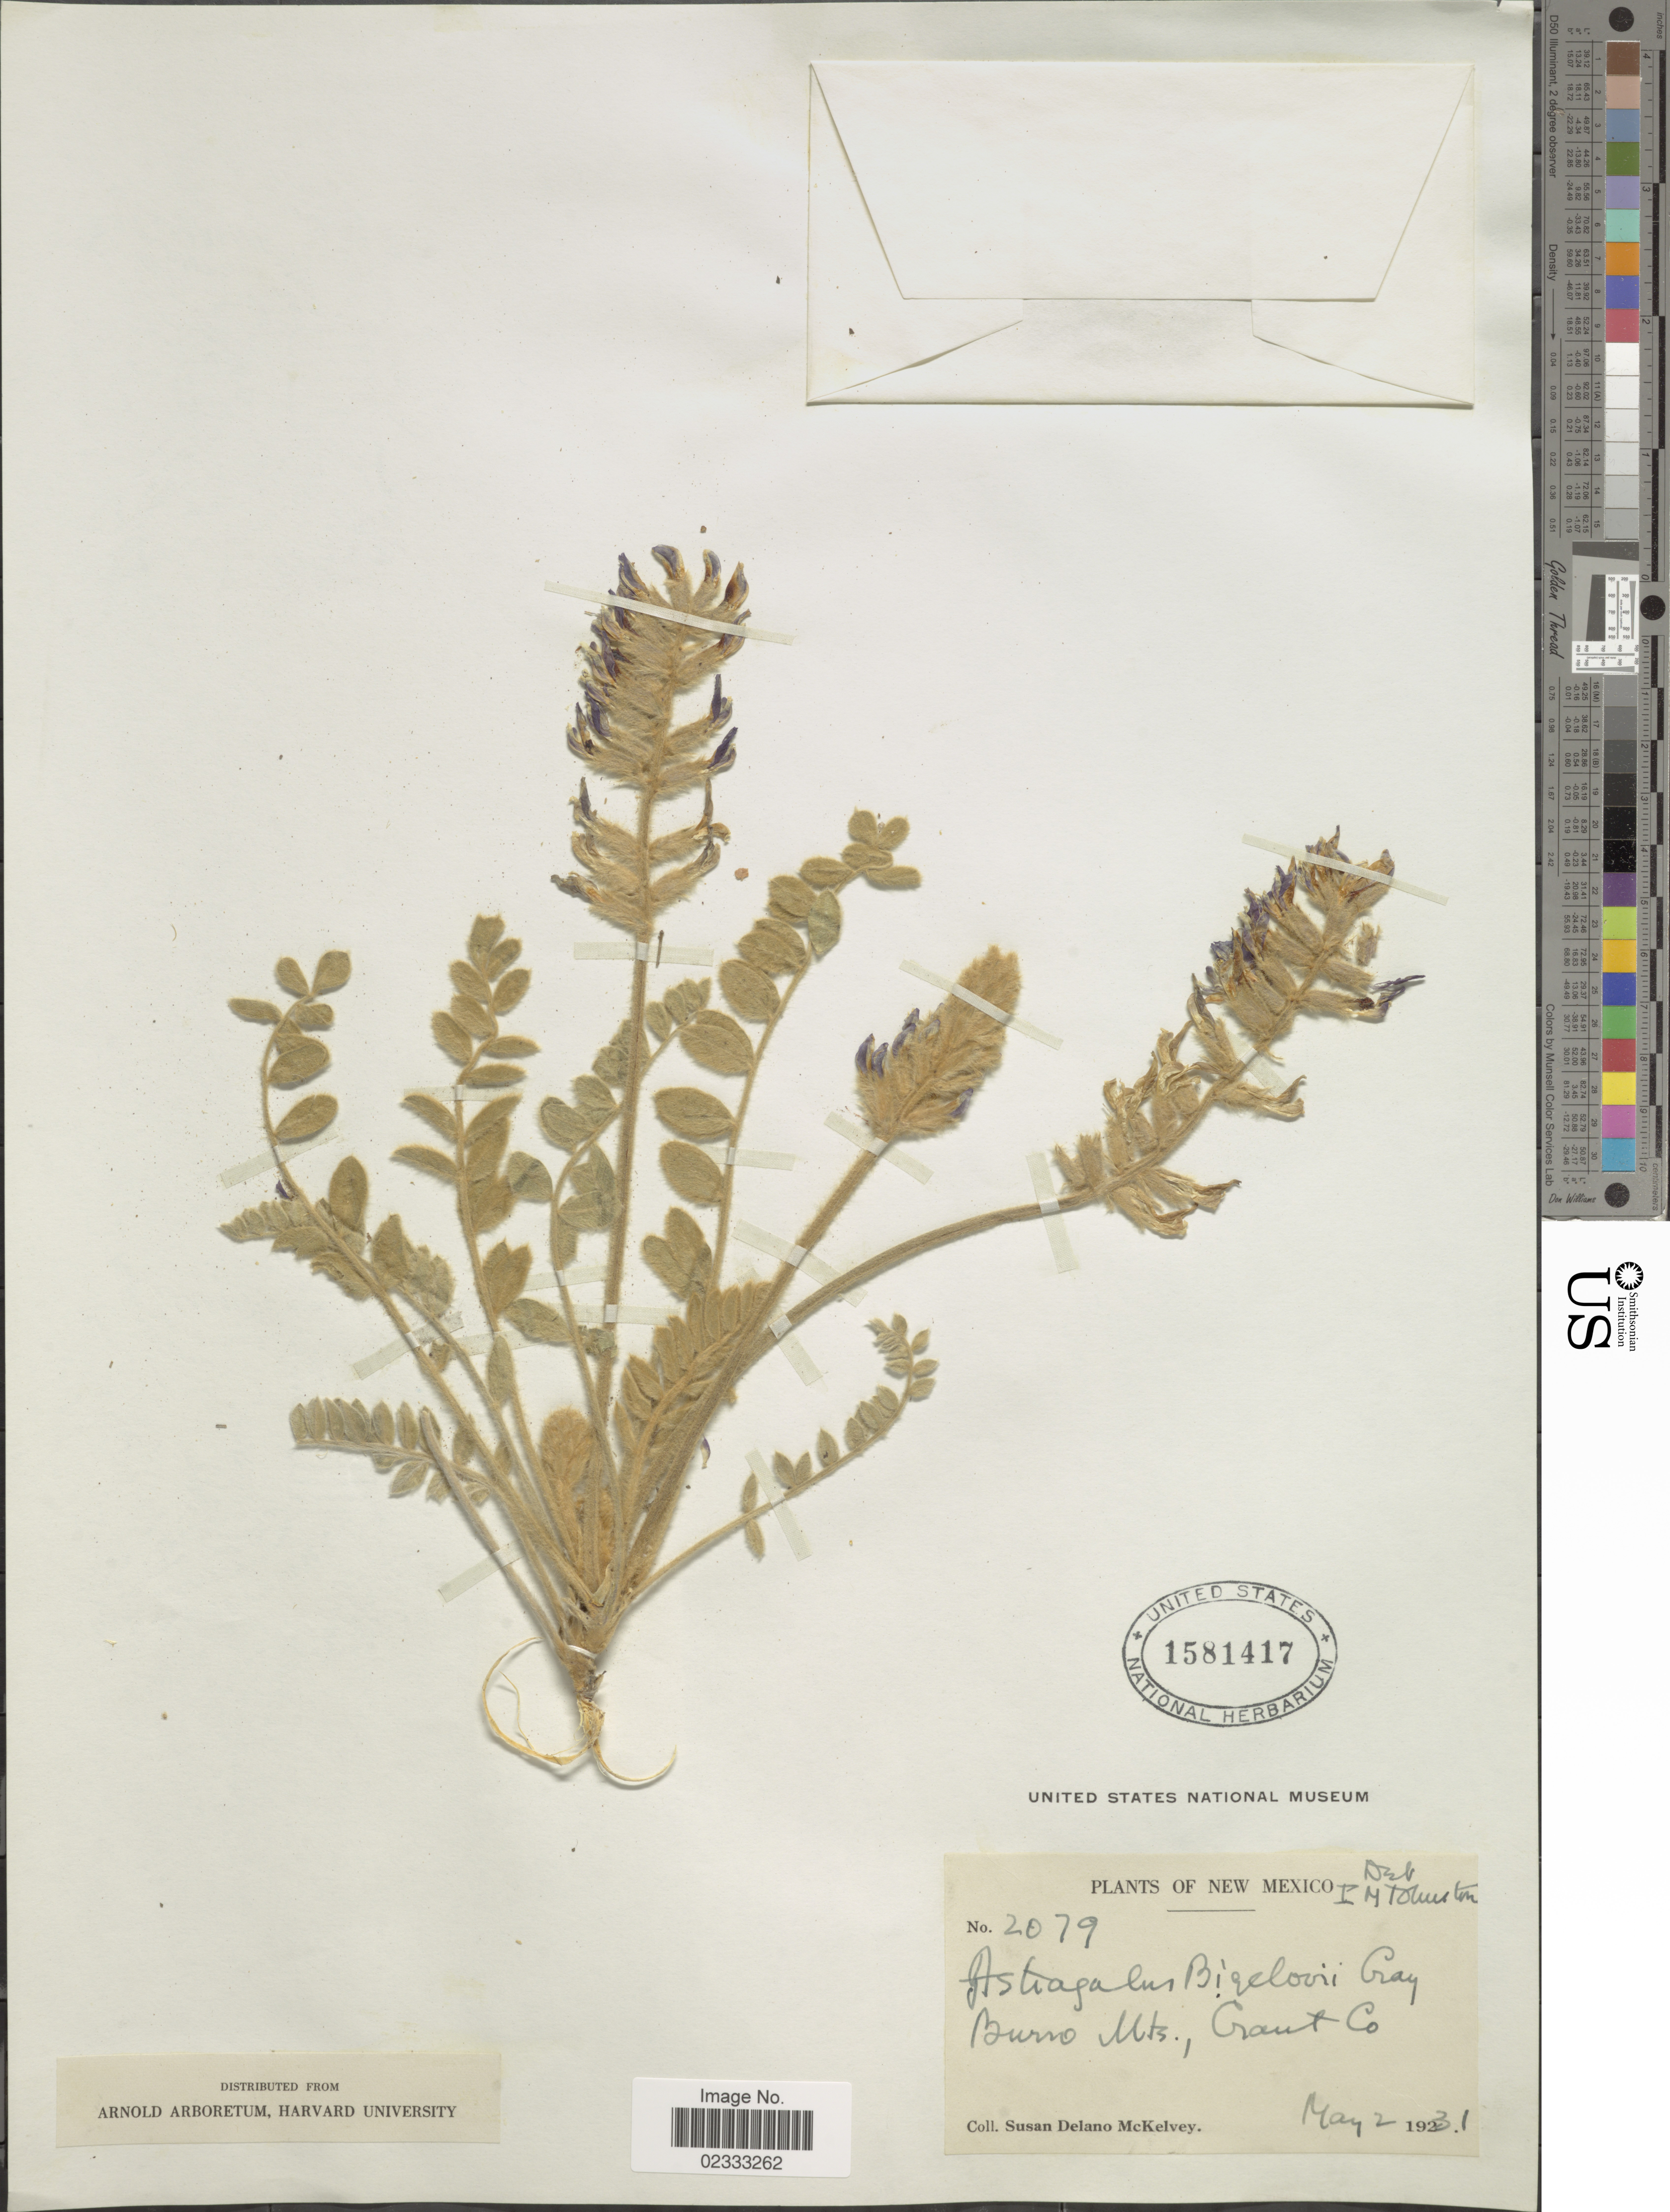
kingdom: Plantae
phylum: Tracheophyta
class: Magnoliopsida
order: Fabales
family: Fabaceae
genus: Astragalus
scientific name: Astragalus mollissimus var. bigelovii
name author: (A. Gray) Barneby ex B.L. Turner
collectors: S. A. McKelvey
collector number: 2079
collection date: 1931-05-02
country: United States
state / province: New Mexico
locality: New Mexico, Burno Mts., Grant Co.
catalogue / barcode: US 1581417